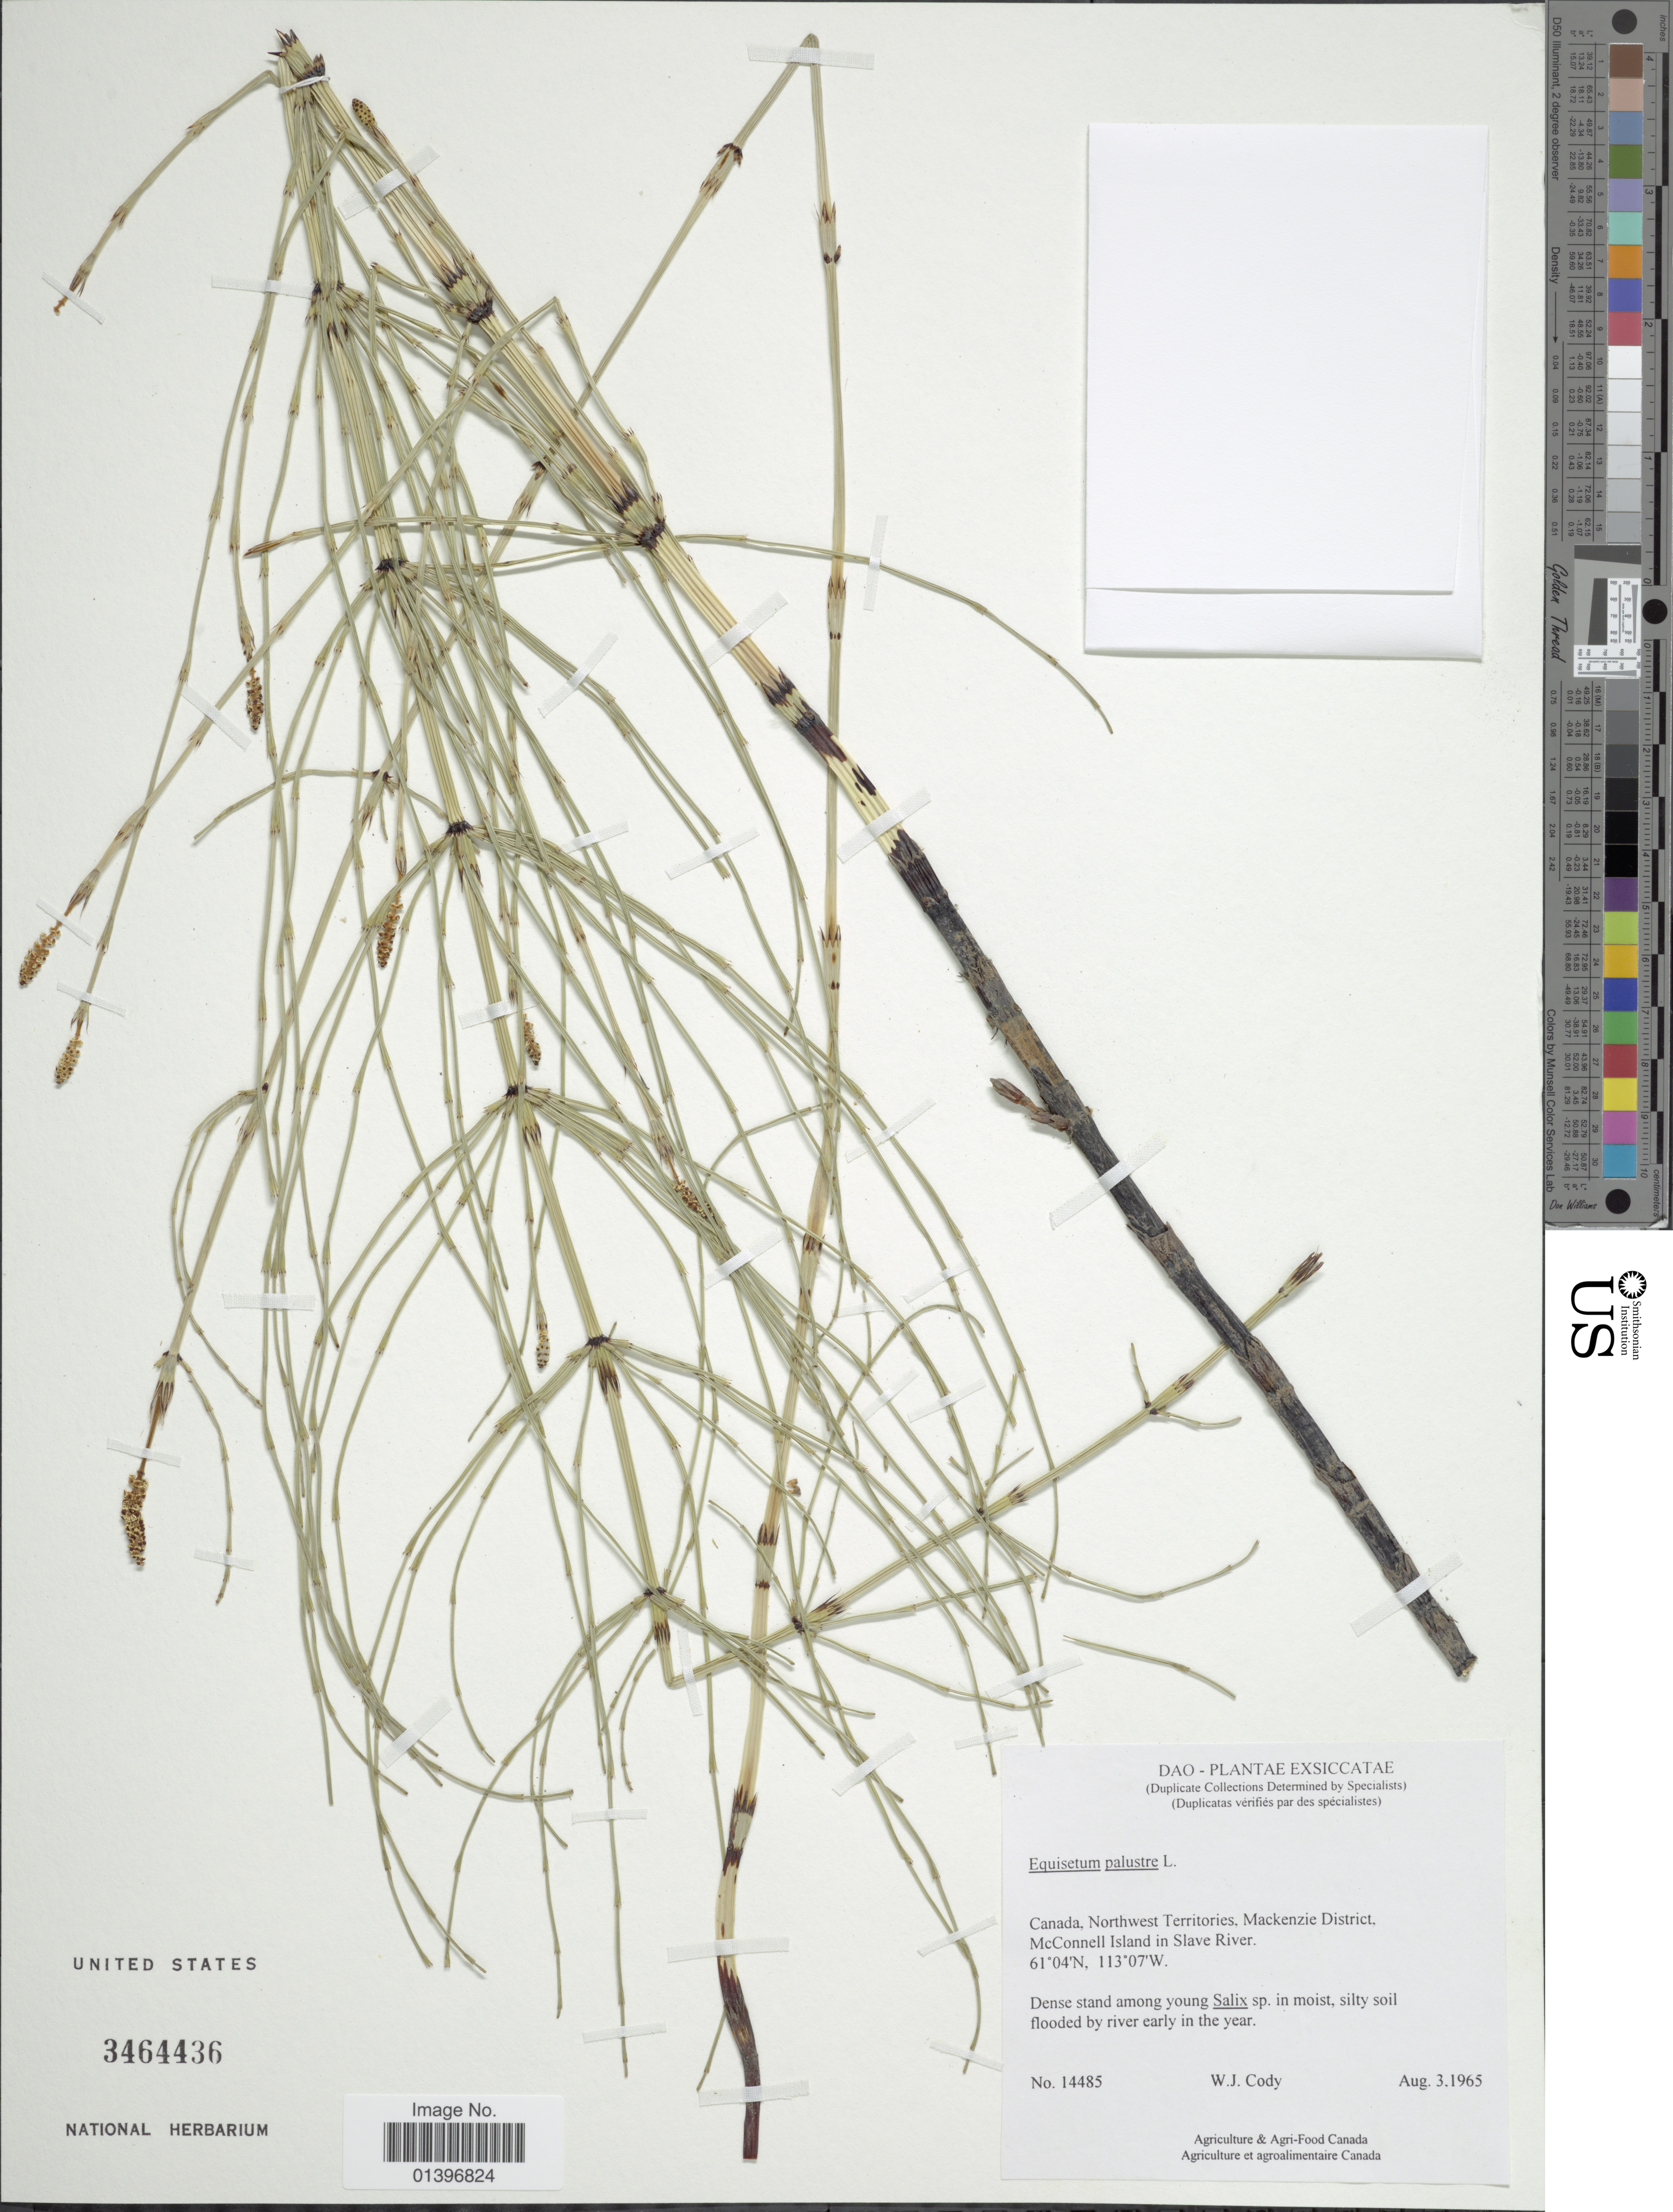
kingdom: Plantae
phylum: Tracheophyta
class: Polypodiopsida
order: Equisetales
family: Equisetaceae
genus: Equisetum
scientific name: Equisetum palustre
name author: L.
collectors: W. Cody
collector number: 14485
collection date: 1965-08-03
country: Canada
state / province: Northwest Territories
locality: Mackenzie District, McConnell Island in Slave River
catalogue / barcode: US 3464436